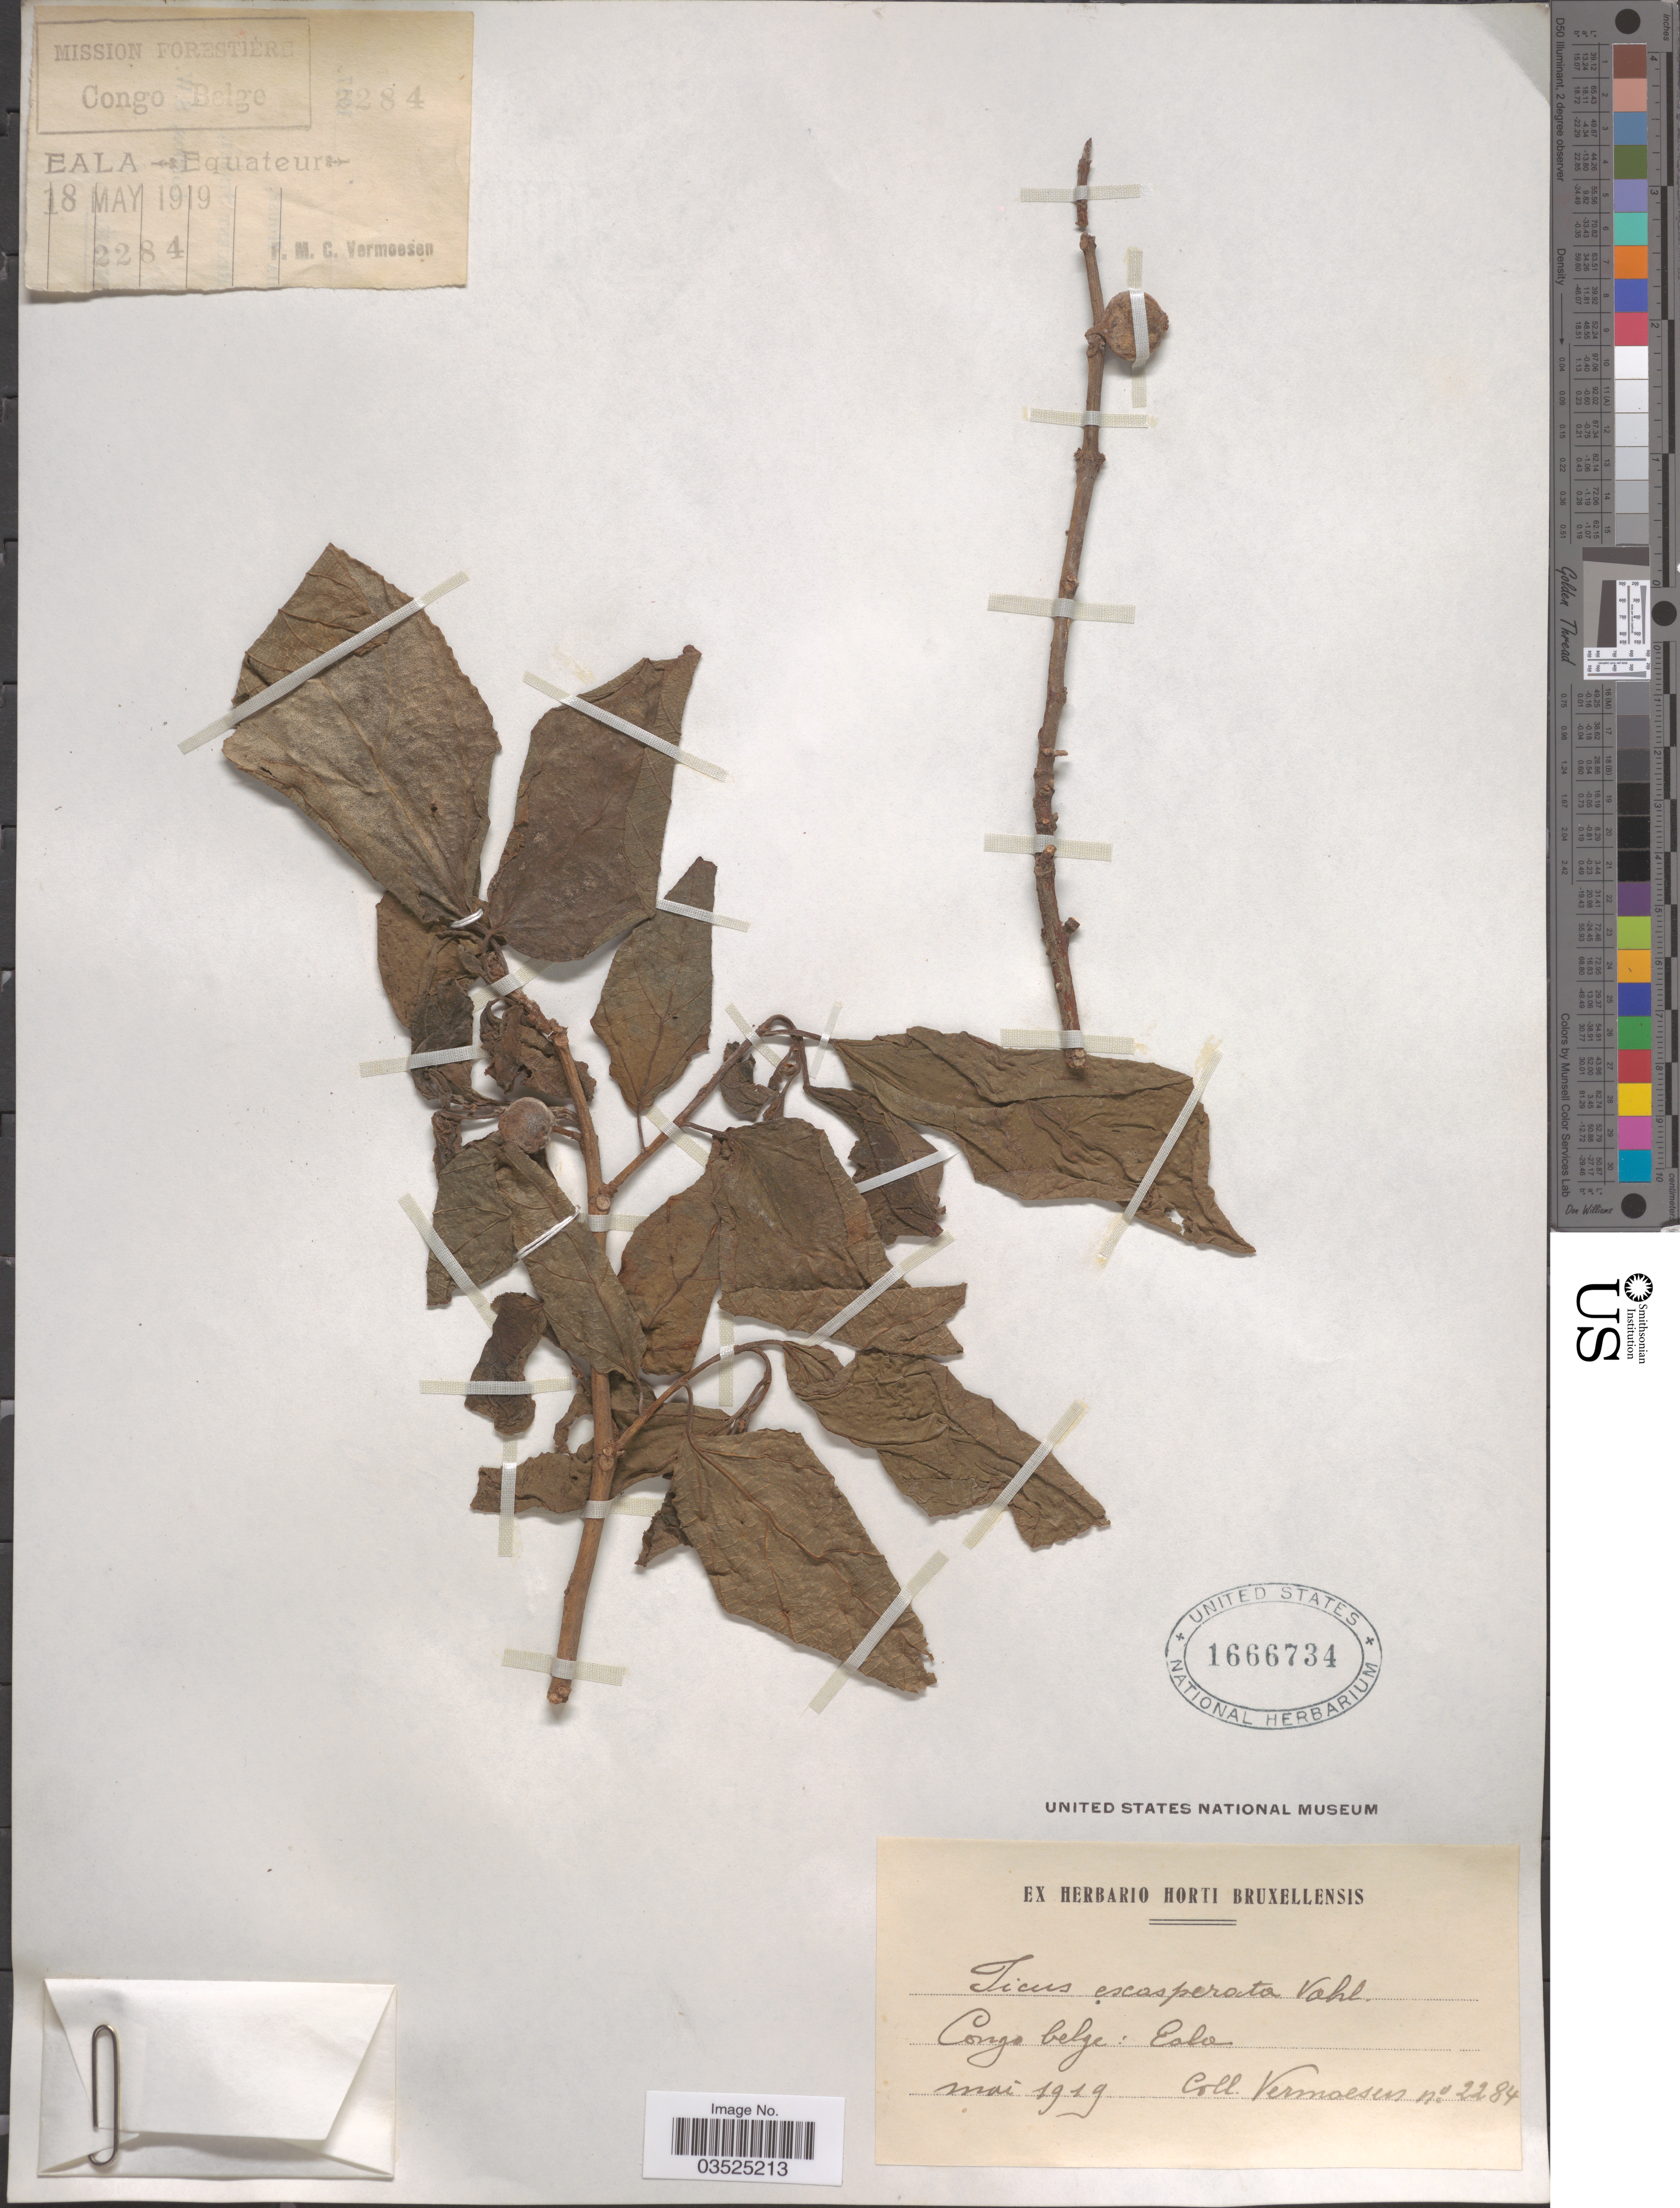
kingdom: Plantae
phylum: Tracheophyta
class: Magnoliopsida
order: Rosales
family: Moraceae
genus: Ficus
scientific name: Ficus exasperata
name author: Vahl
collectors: -- Vermoesen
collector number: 2284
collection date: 1919-05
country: Congo, Democratic Republic of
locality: Congo Belge: Eala.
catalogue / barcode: US 1666734